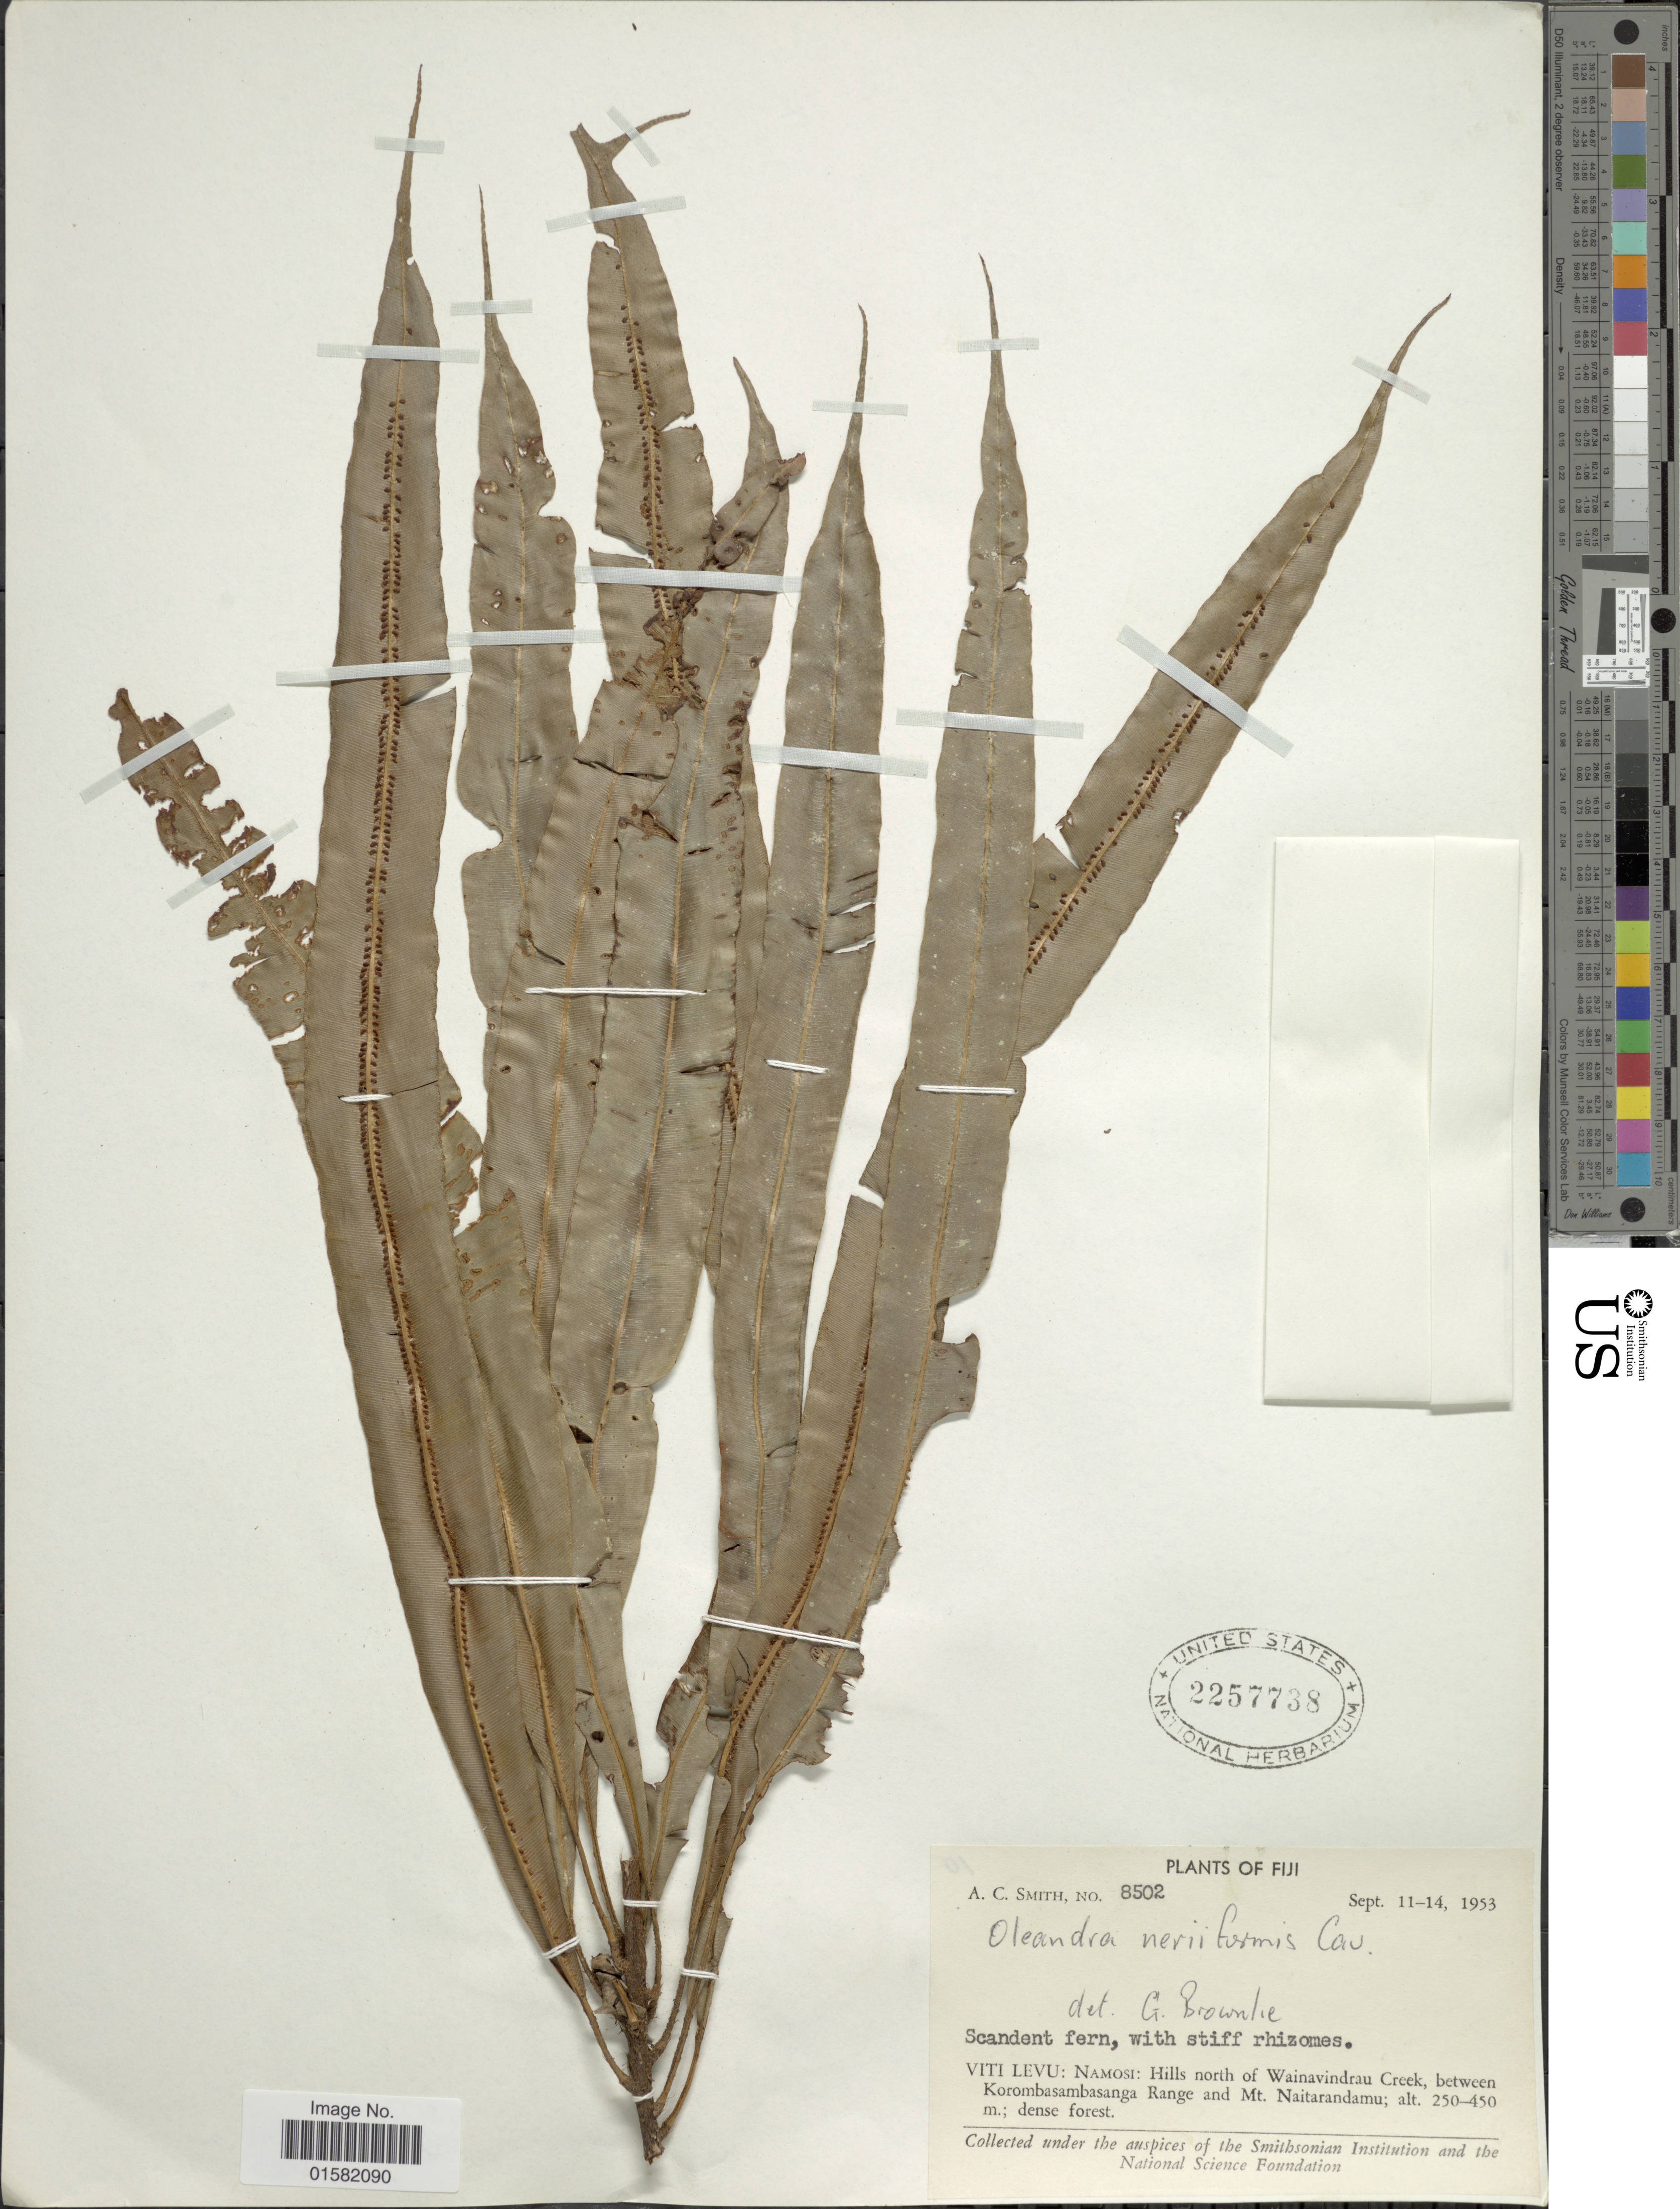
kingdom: Plantae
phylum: Tracheophyta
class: Polypodiopsida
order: Polypodiales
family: Oleandraceae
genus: Oleandra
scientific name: Oleandra neriiformis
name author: Cav.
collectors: A. C. Smith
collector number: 8502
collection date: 1953-09-11/1953-09-14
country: Fiji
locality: Fiji, Vitu Levu: Namosi: Hills north of Wainavindrau Creek, between Korombasambasanga Range and Mt. Naitarandanmu.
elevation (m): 250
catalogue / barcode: US 2257738